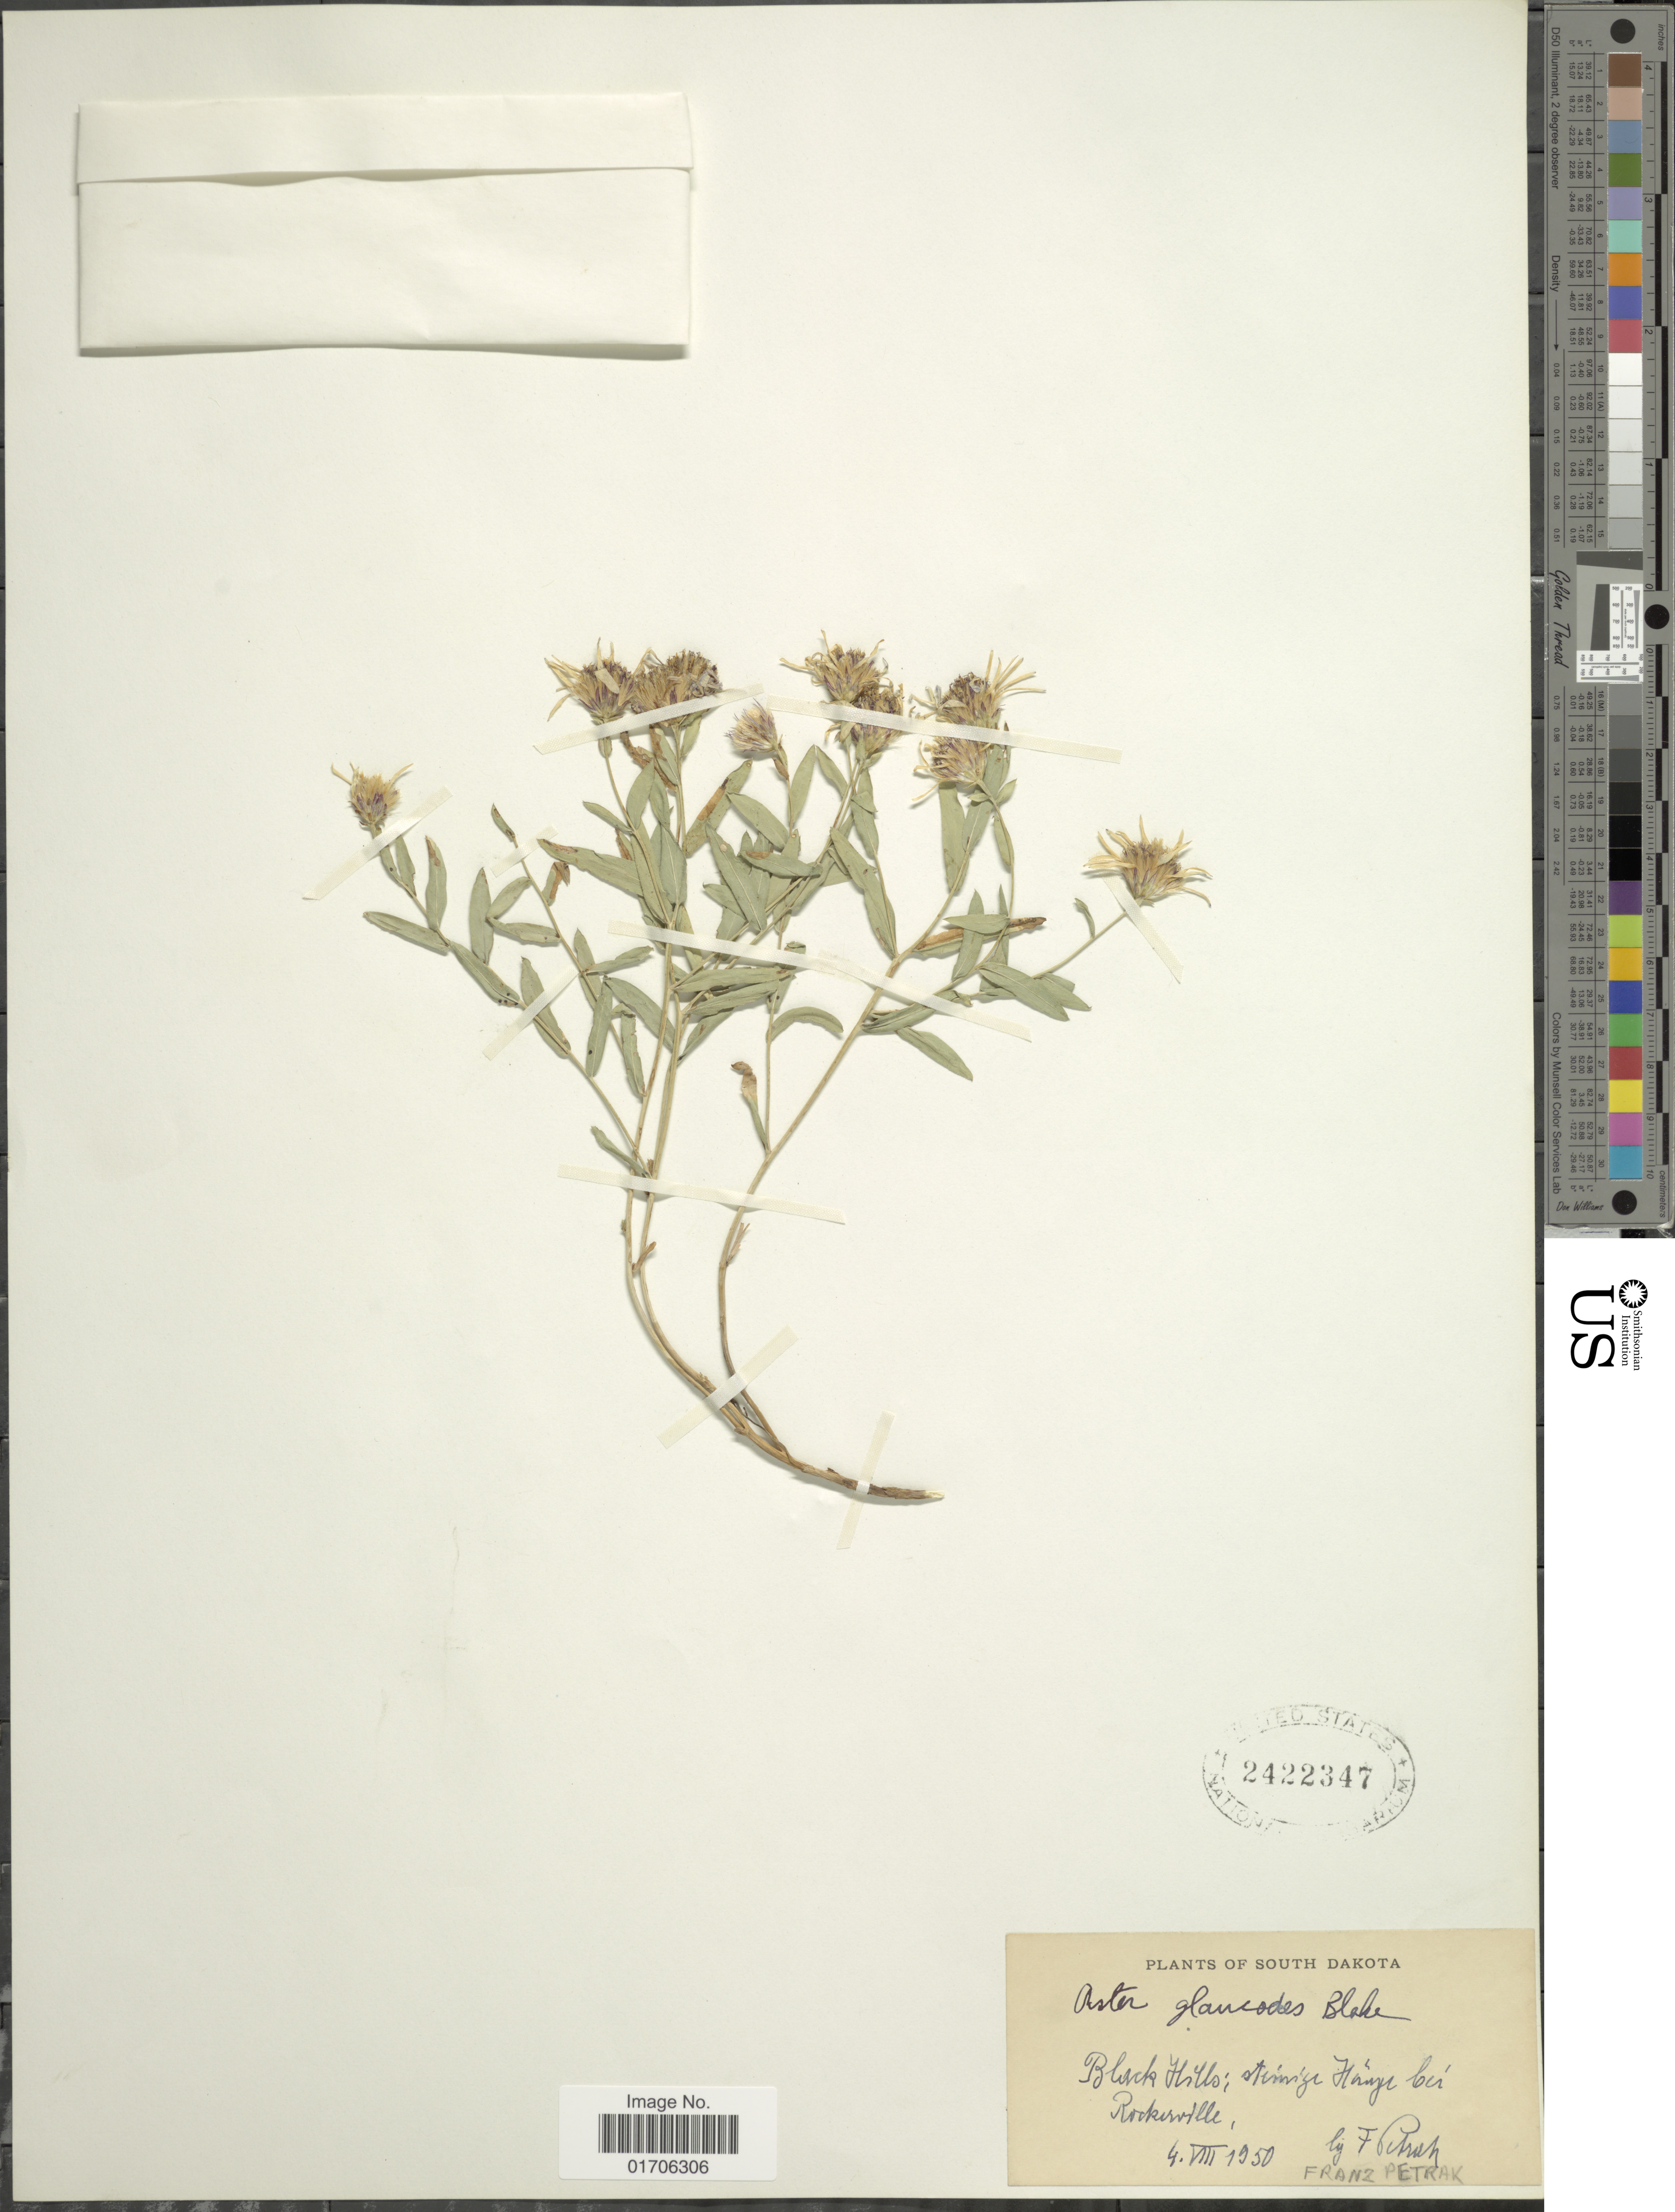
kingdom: Plantae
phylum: Tracheophyta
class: Magnoliopsida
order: Asterales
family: Asteraceae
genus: Eurybia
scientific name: Eurybia glauca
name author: (Nutt.) G.L. Nesom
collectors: F. Petrak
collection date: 1950-08-04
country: United States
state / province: South Dakota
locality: South Dakota. Black Hills; steinige Hange bei Rockerville.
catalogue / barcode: US 2422347